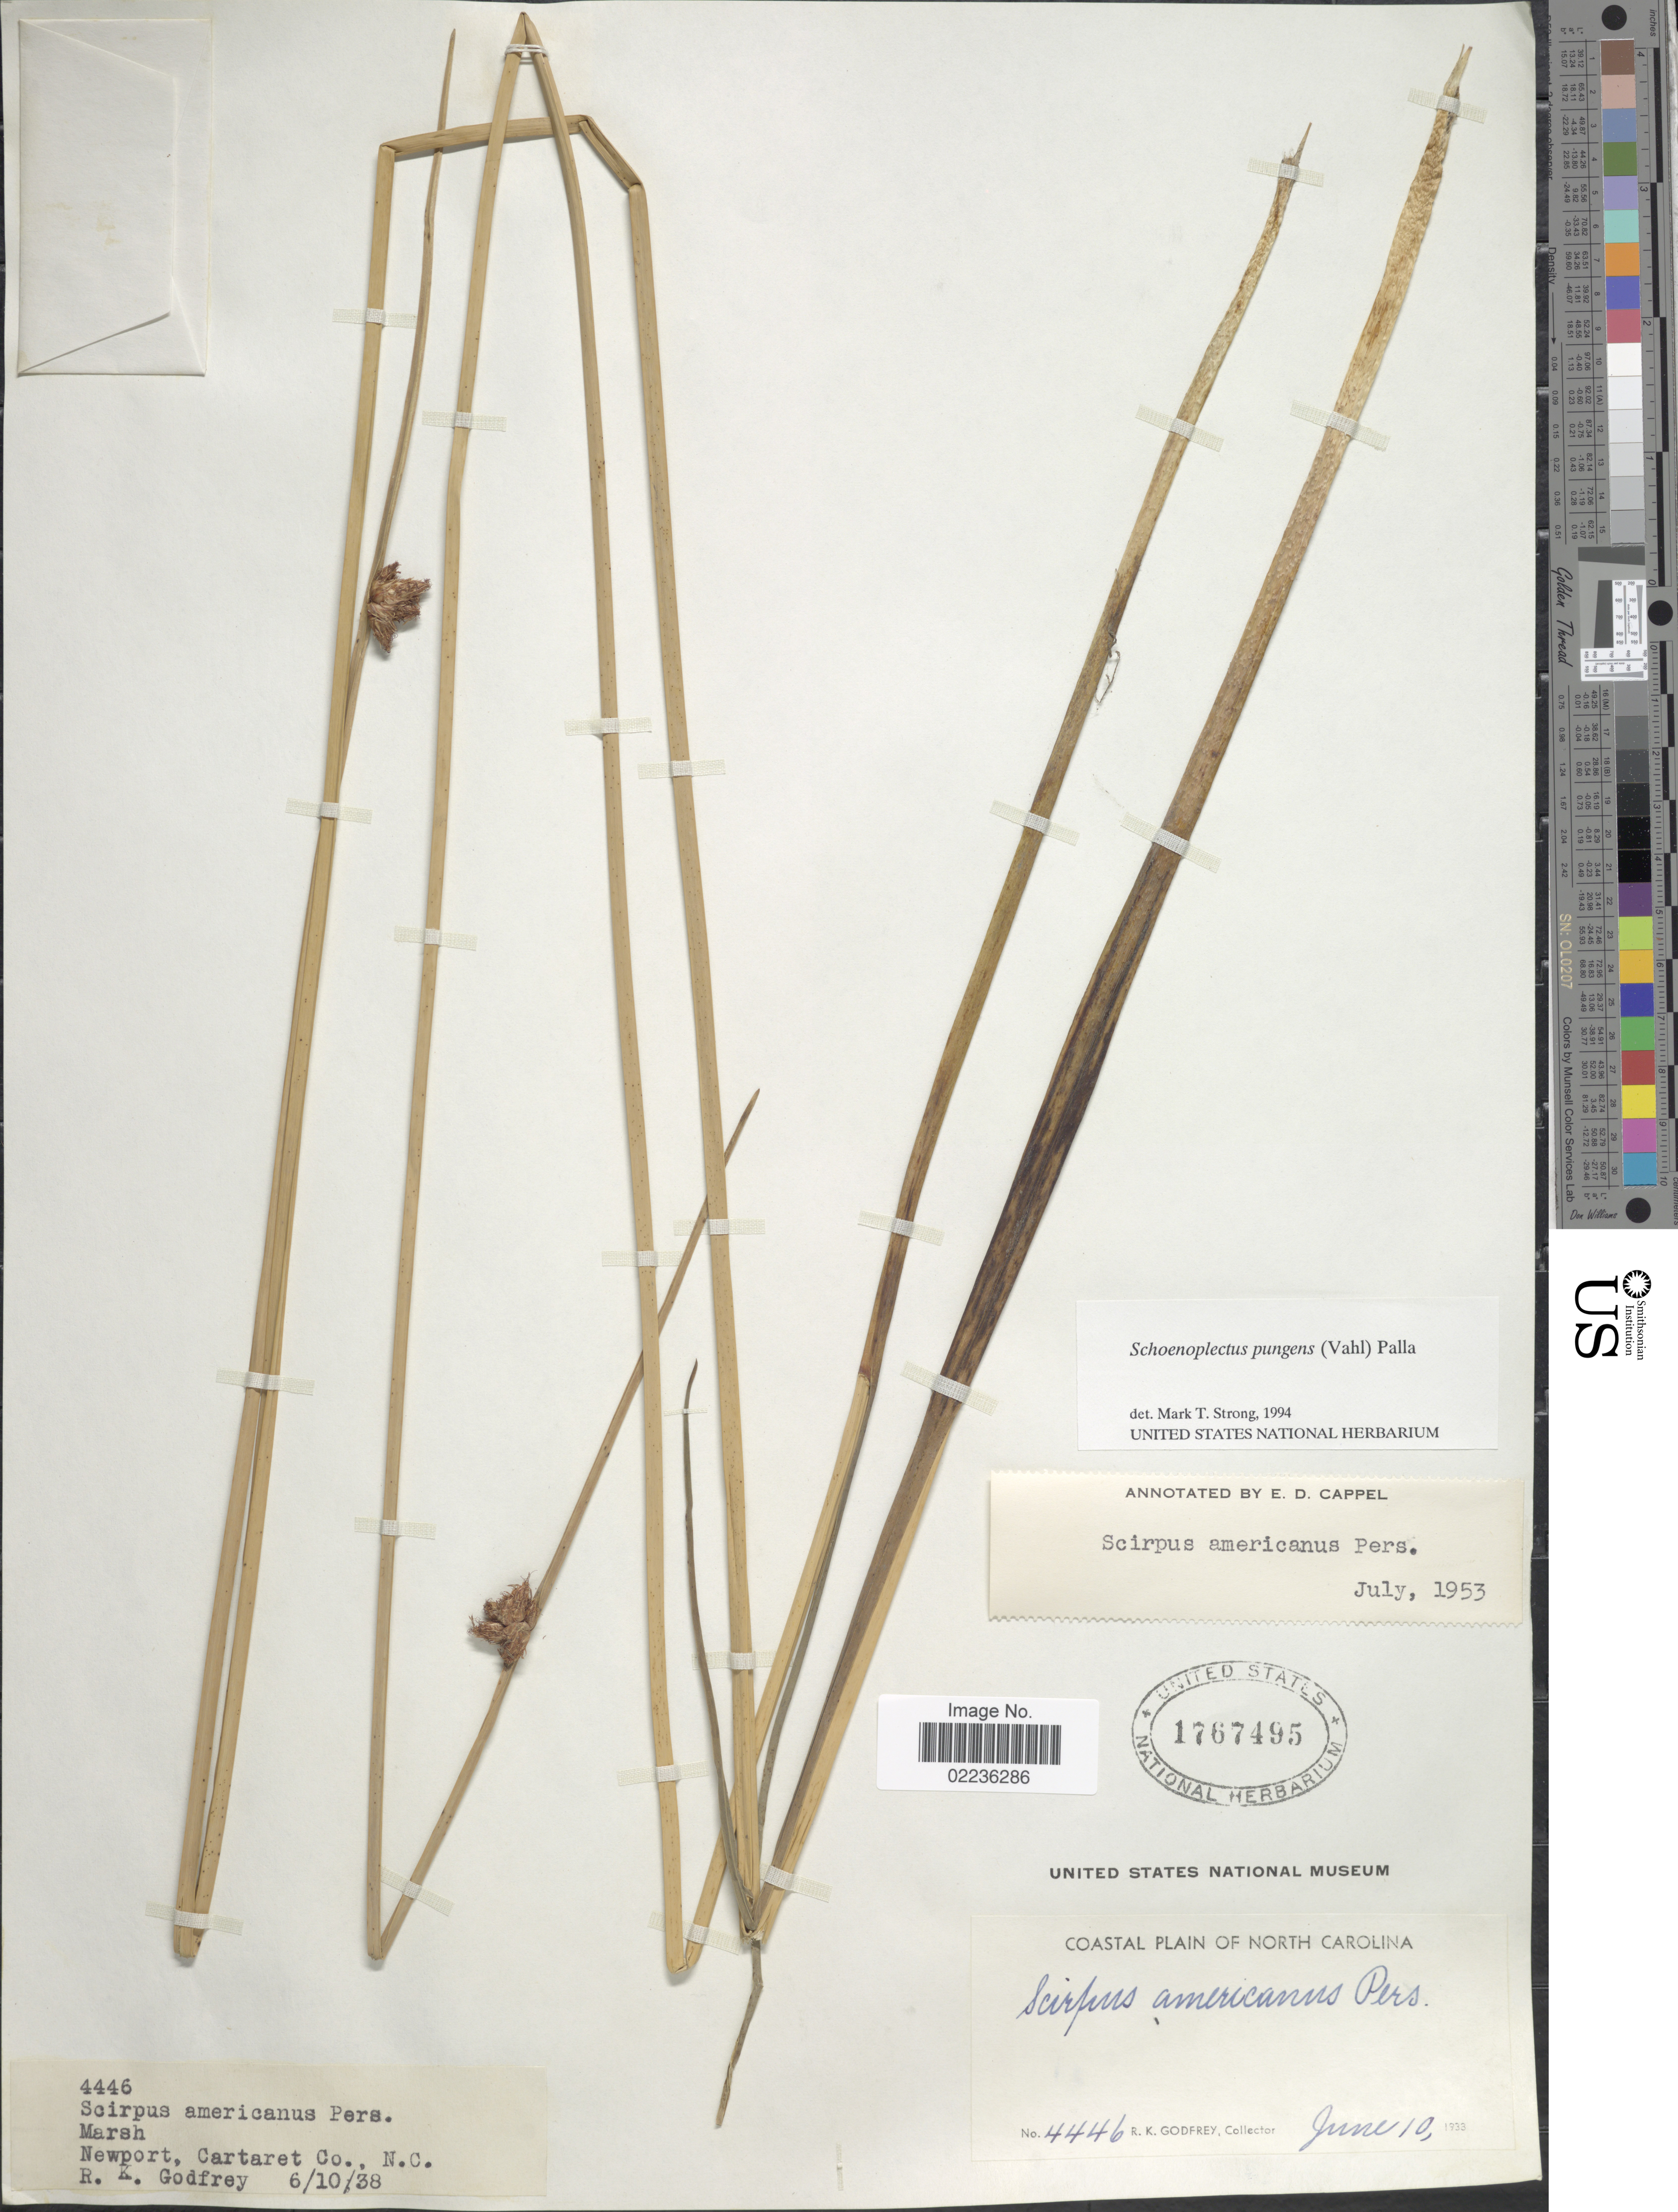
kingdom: Plantae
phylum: Tracheophyta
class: Liliopsida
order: Poales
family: Cyperaceae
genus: Schoenoplectus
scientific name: Schoenoplectus pungens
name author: (Vahl) Palla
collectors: R. K. Godfrey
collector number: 4446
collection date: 1933-06-10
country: United States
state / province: North Carolina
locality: Marsh. Newport, Cartaret Co., N.C.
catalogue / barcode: US 1767495